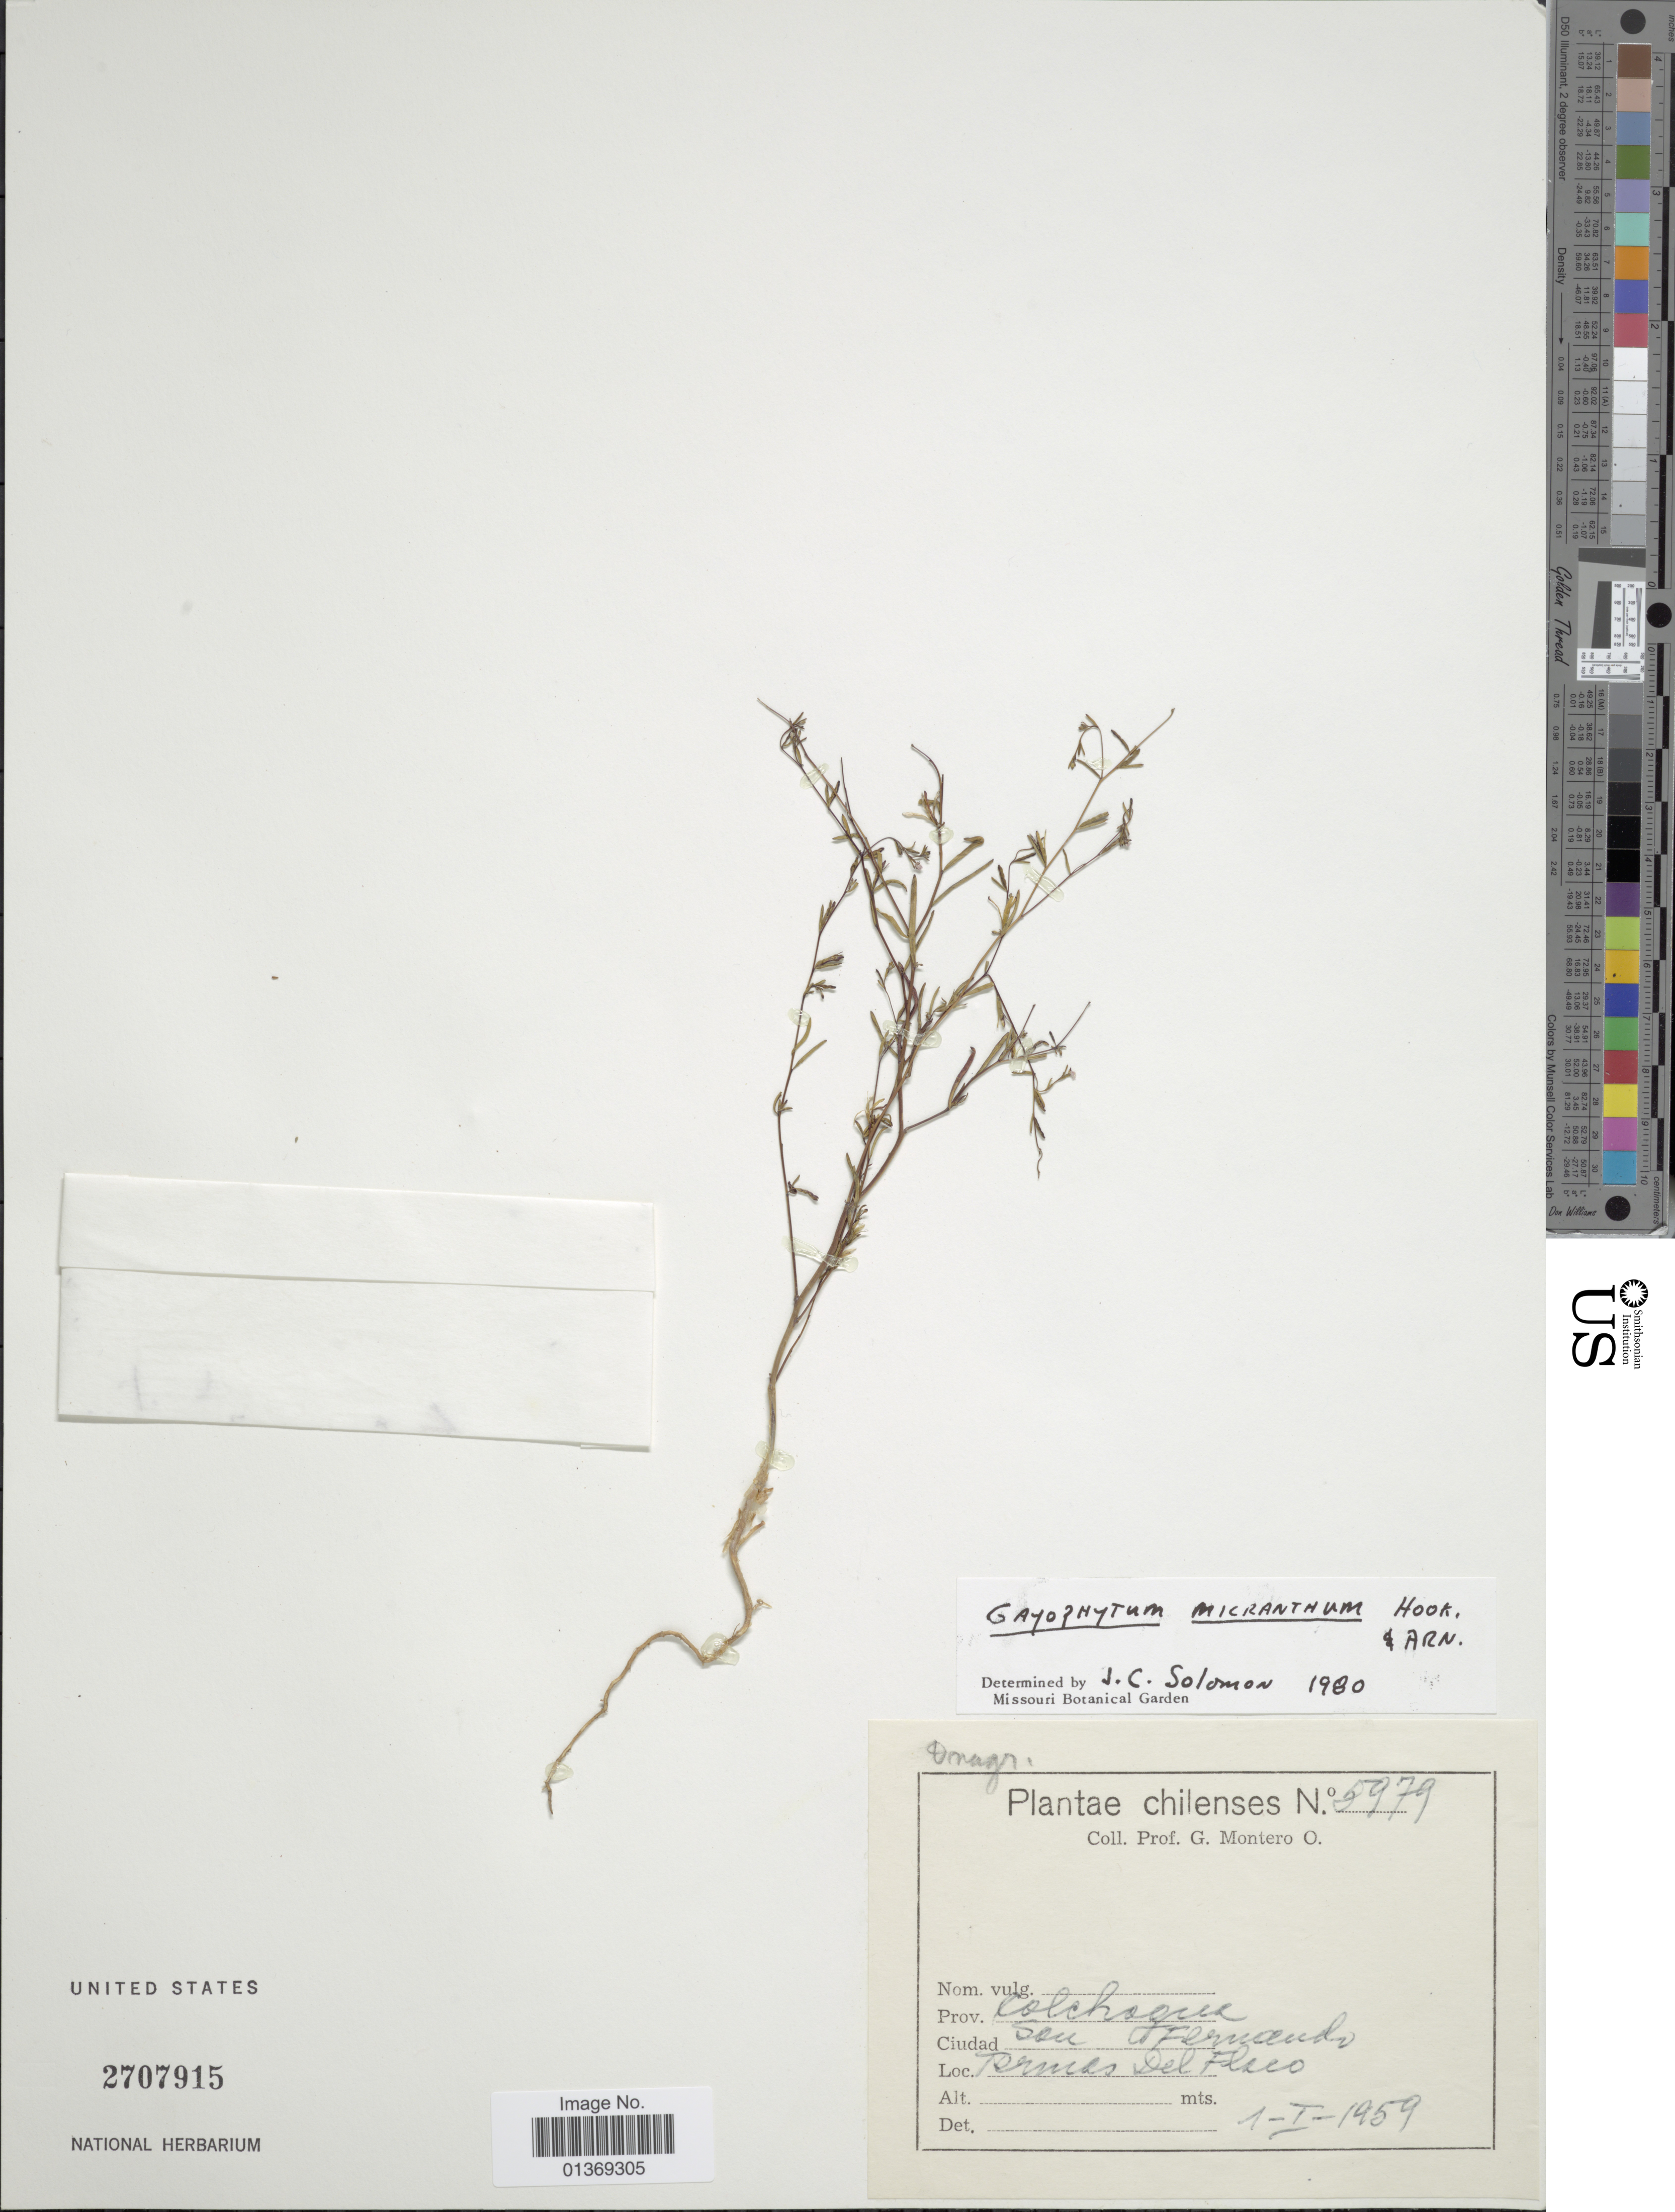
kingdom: Plantae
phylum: Tracheophyta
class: Magnoliopsida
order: Myrtales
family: Onagraceae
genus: Gayophytum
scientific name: Gayophytum micranthum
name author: Hook. & Arn.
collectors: G. Montero O.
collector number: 5979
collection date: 1959-01-01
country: Chile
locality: Prov. Colchagua, San Fernando, Termas del Flaco.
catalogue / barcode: US 2707915